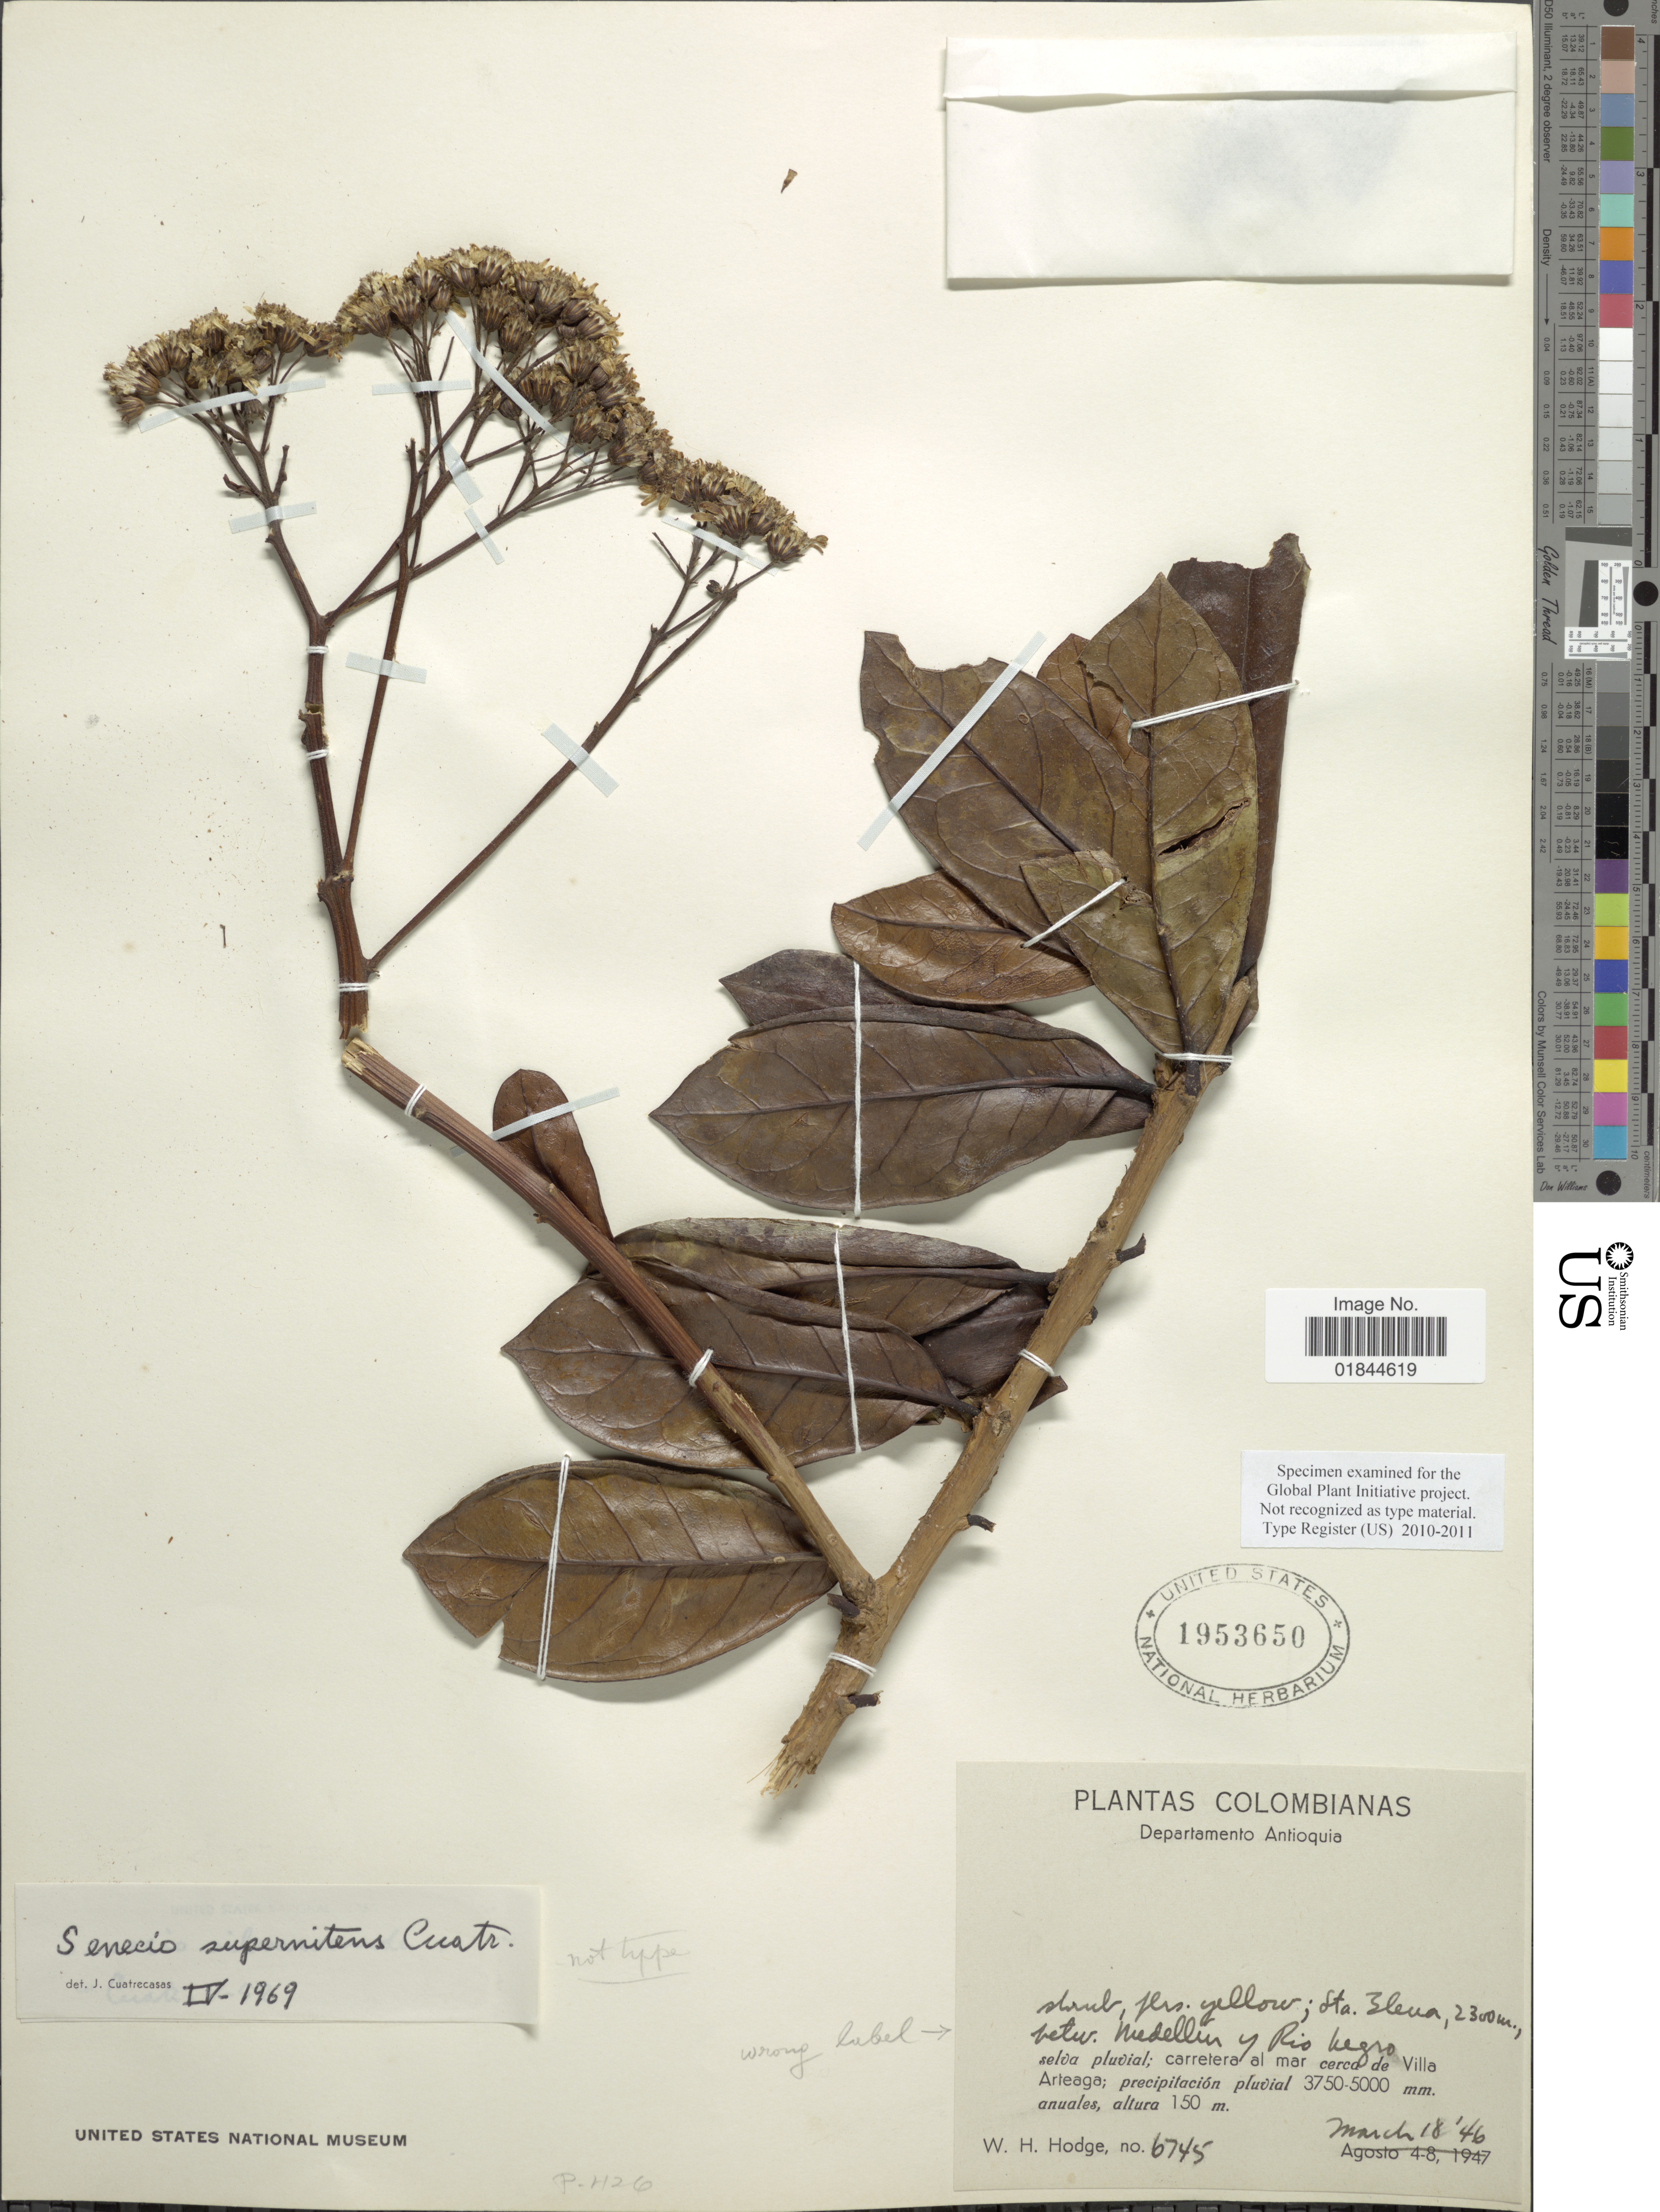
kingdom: Plantae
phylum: Tracheophyta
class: Magnoliopsida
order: Asterales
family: Asteraceae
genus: Pentacalia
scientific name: Pentacalia supernitens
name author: (Cuatrec.) Cuatrec.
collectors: W. Hodge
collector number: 6745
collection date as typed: Transcribed d/m/y: 18/3/46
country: Colombia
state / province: Antioquia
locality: Carretera al mar cerca de Villa Arteaga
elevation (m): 150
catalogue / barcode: US 1953650